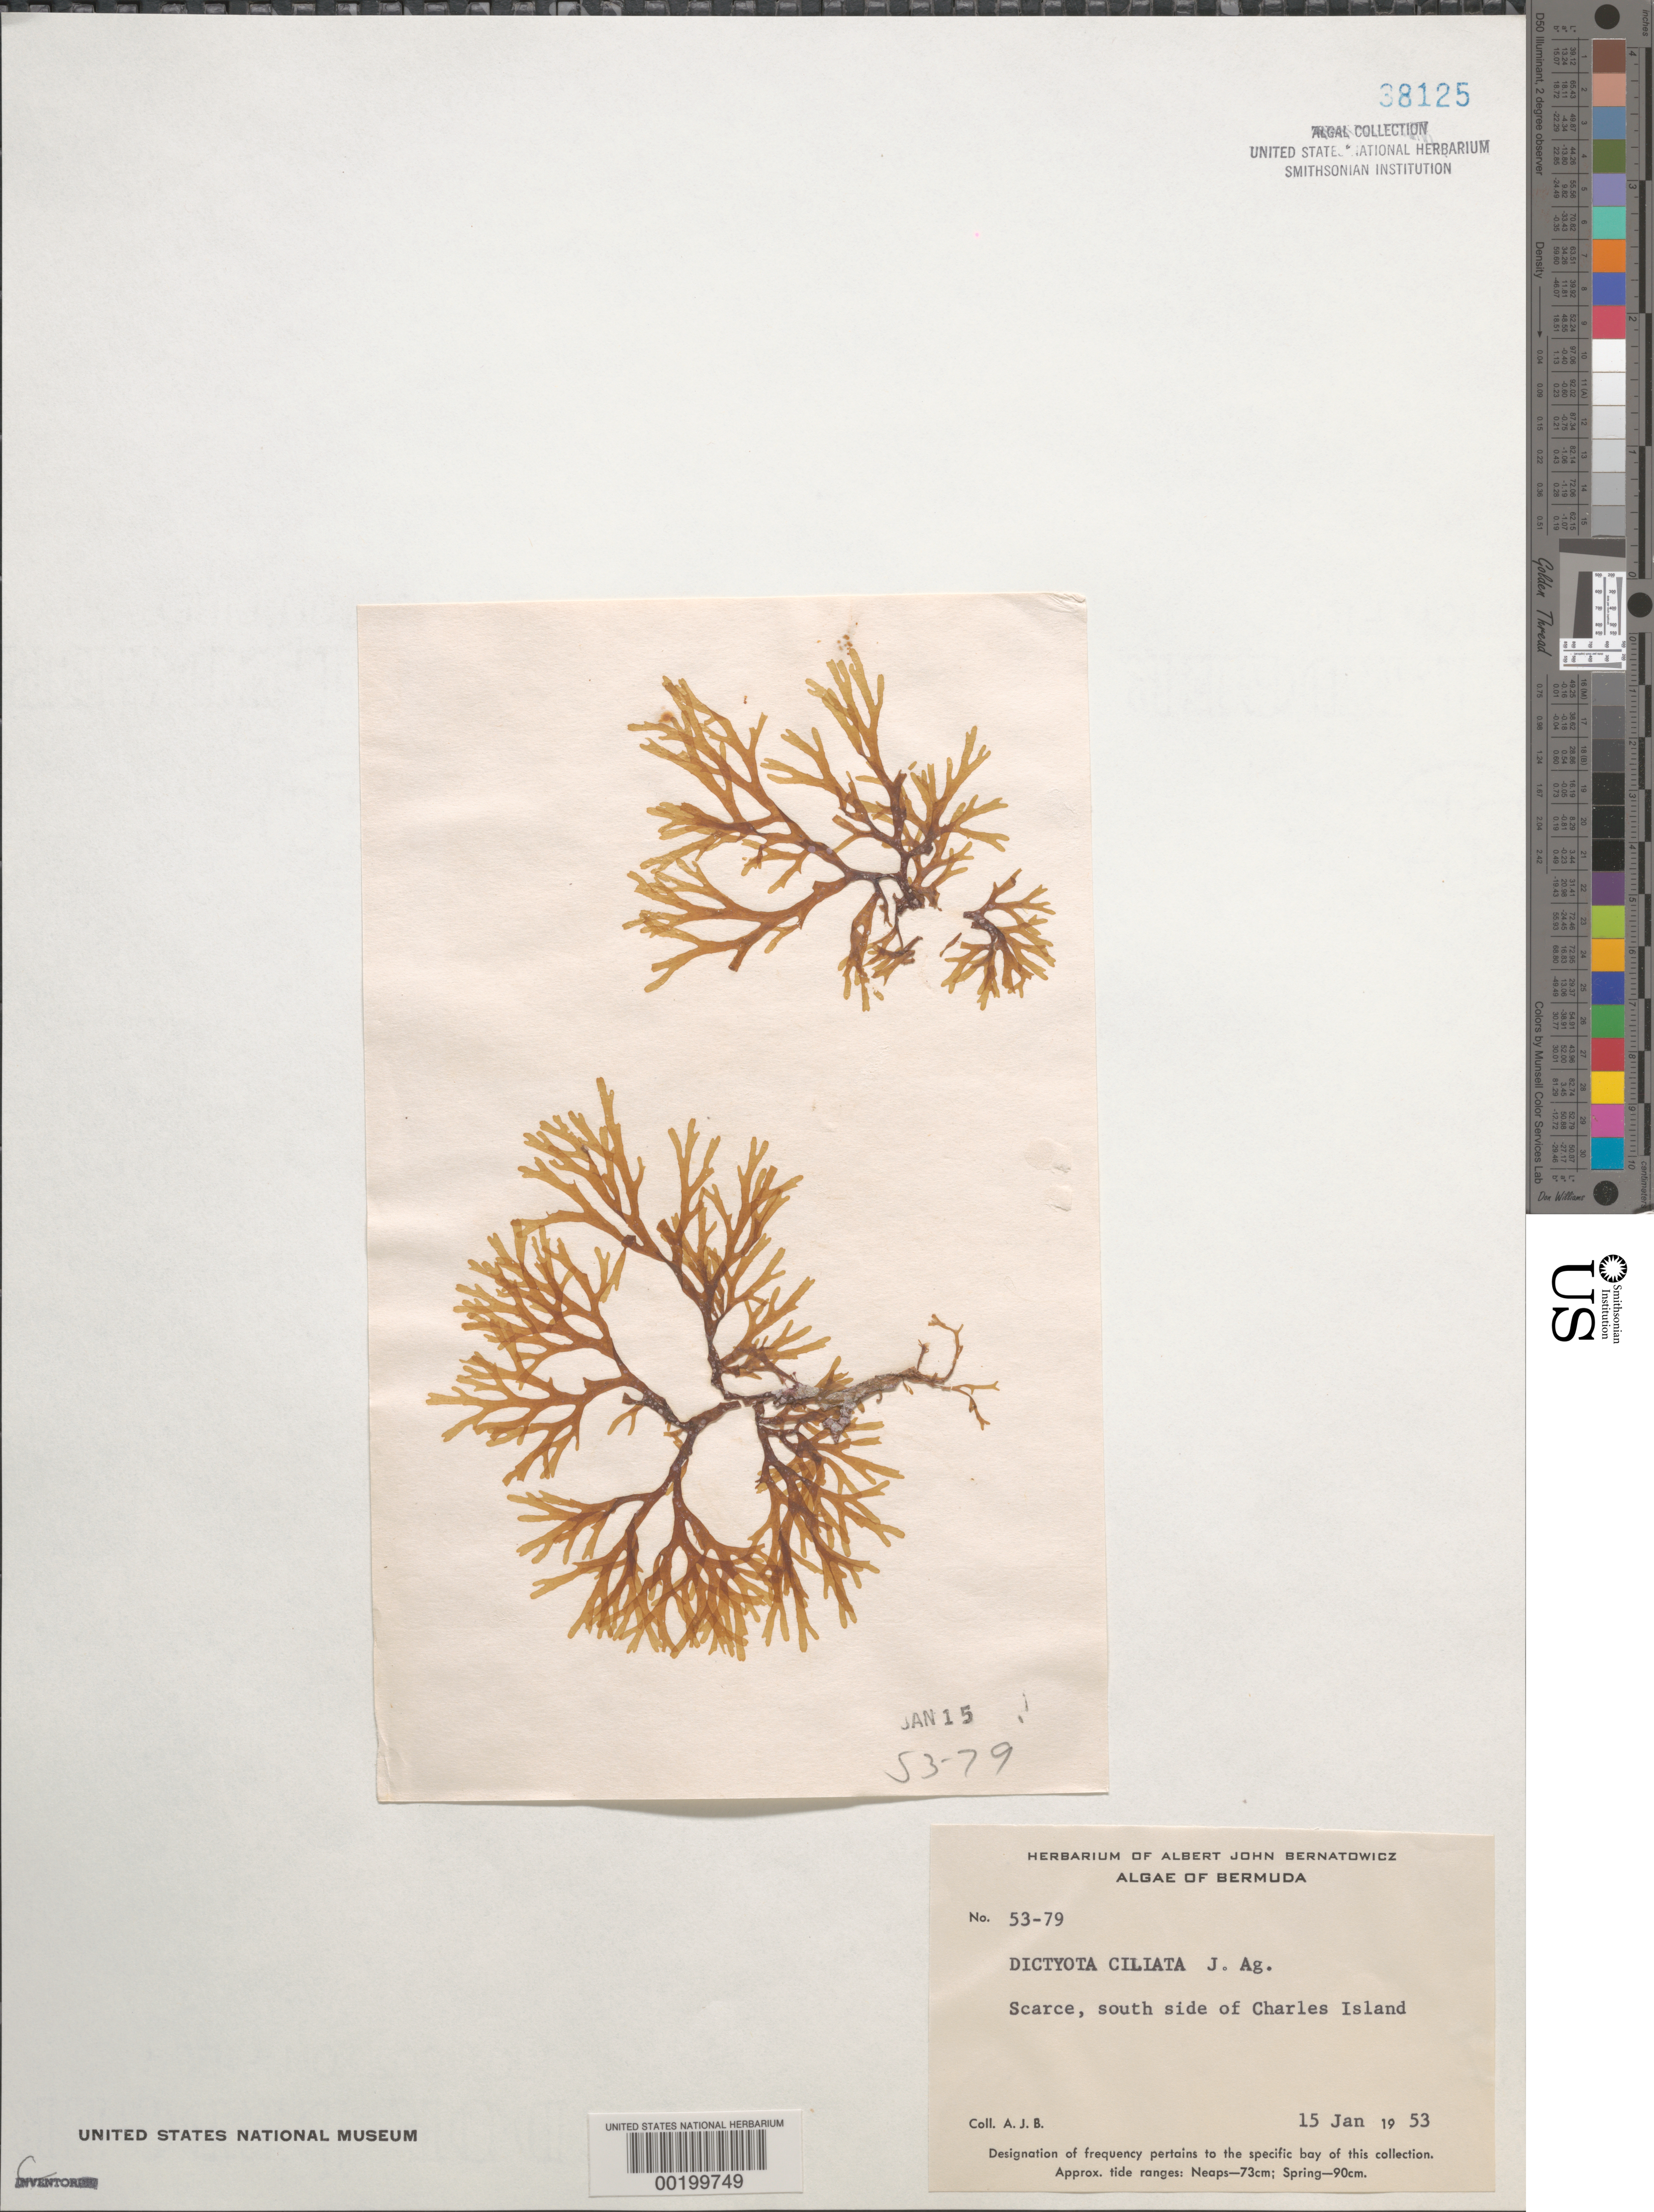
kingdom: Chromista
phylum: Ochrophyta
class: Phaeophyceae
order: Dictyotales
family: Dictyotaceae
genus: Dictyota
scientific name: Dictyota ciliolata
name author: Sond. ex Kütz.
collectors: A. Bernatowicz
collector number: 53-79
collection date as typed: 15 Jan 1953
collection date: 1953-01-15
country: Bermuda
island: Bermuda Island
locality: Charles Island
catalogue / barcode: US 38125